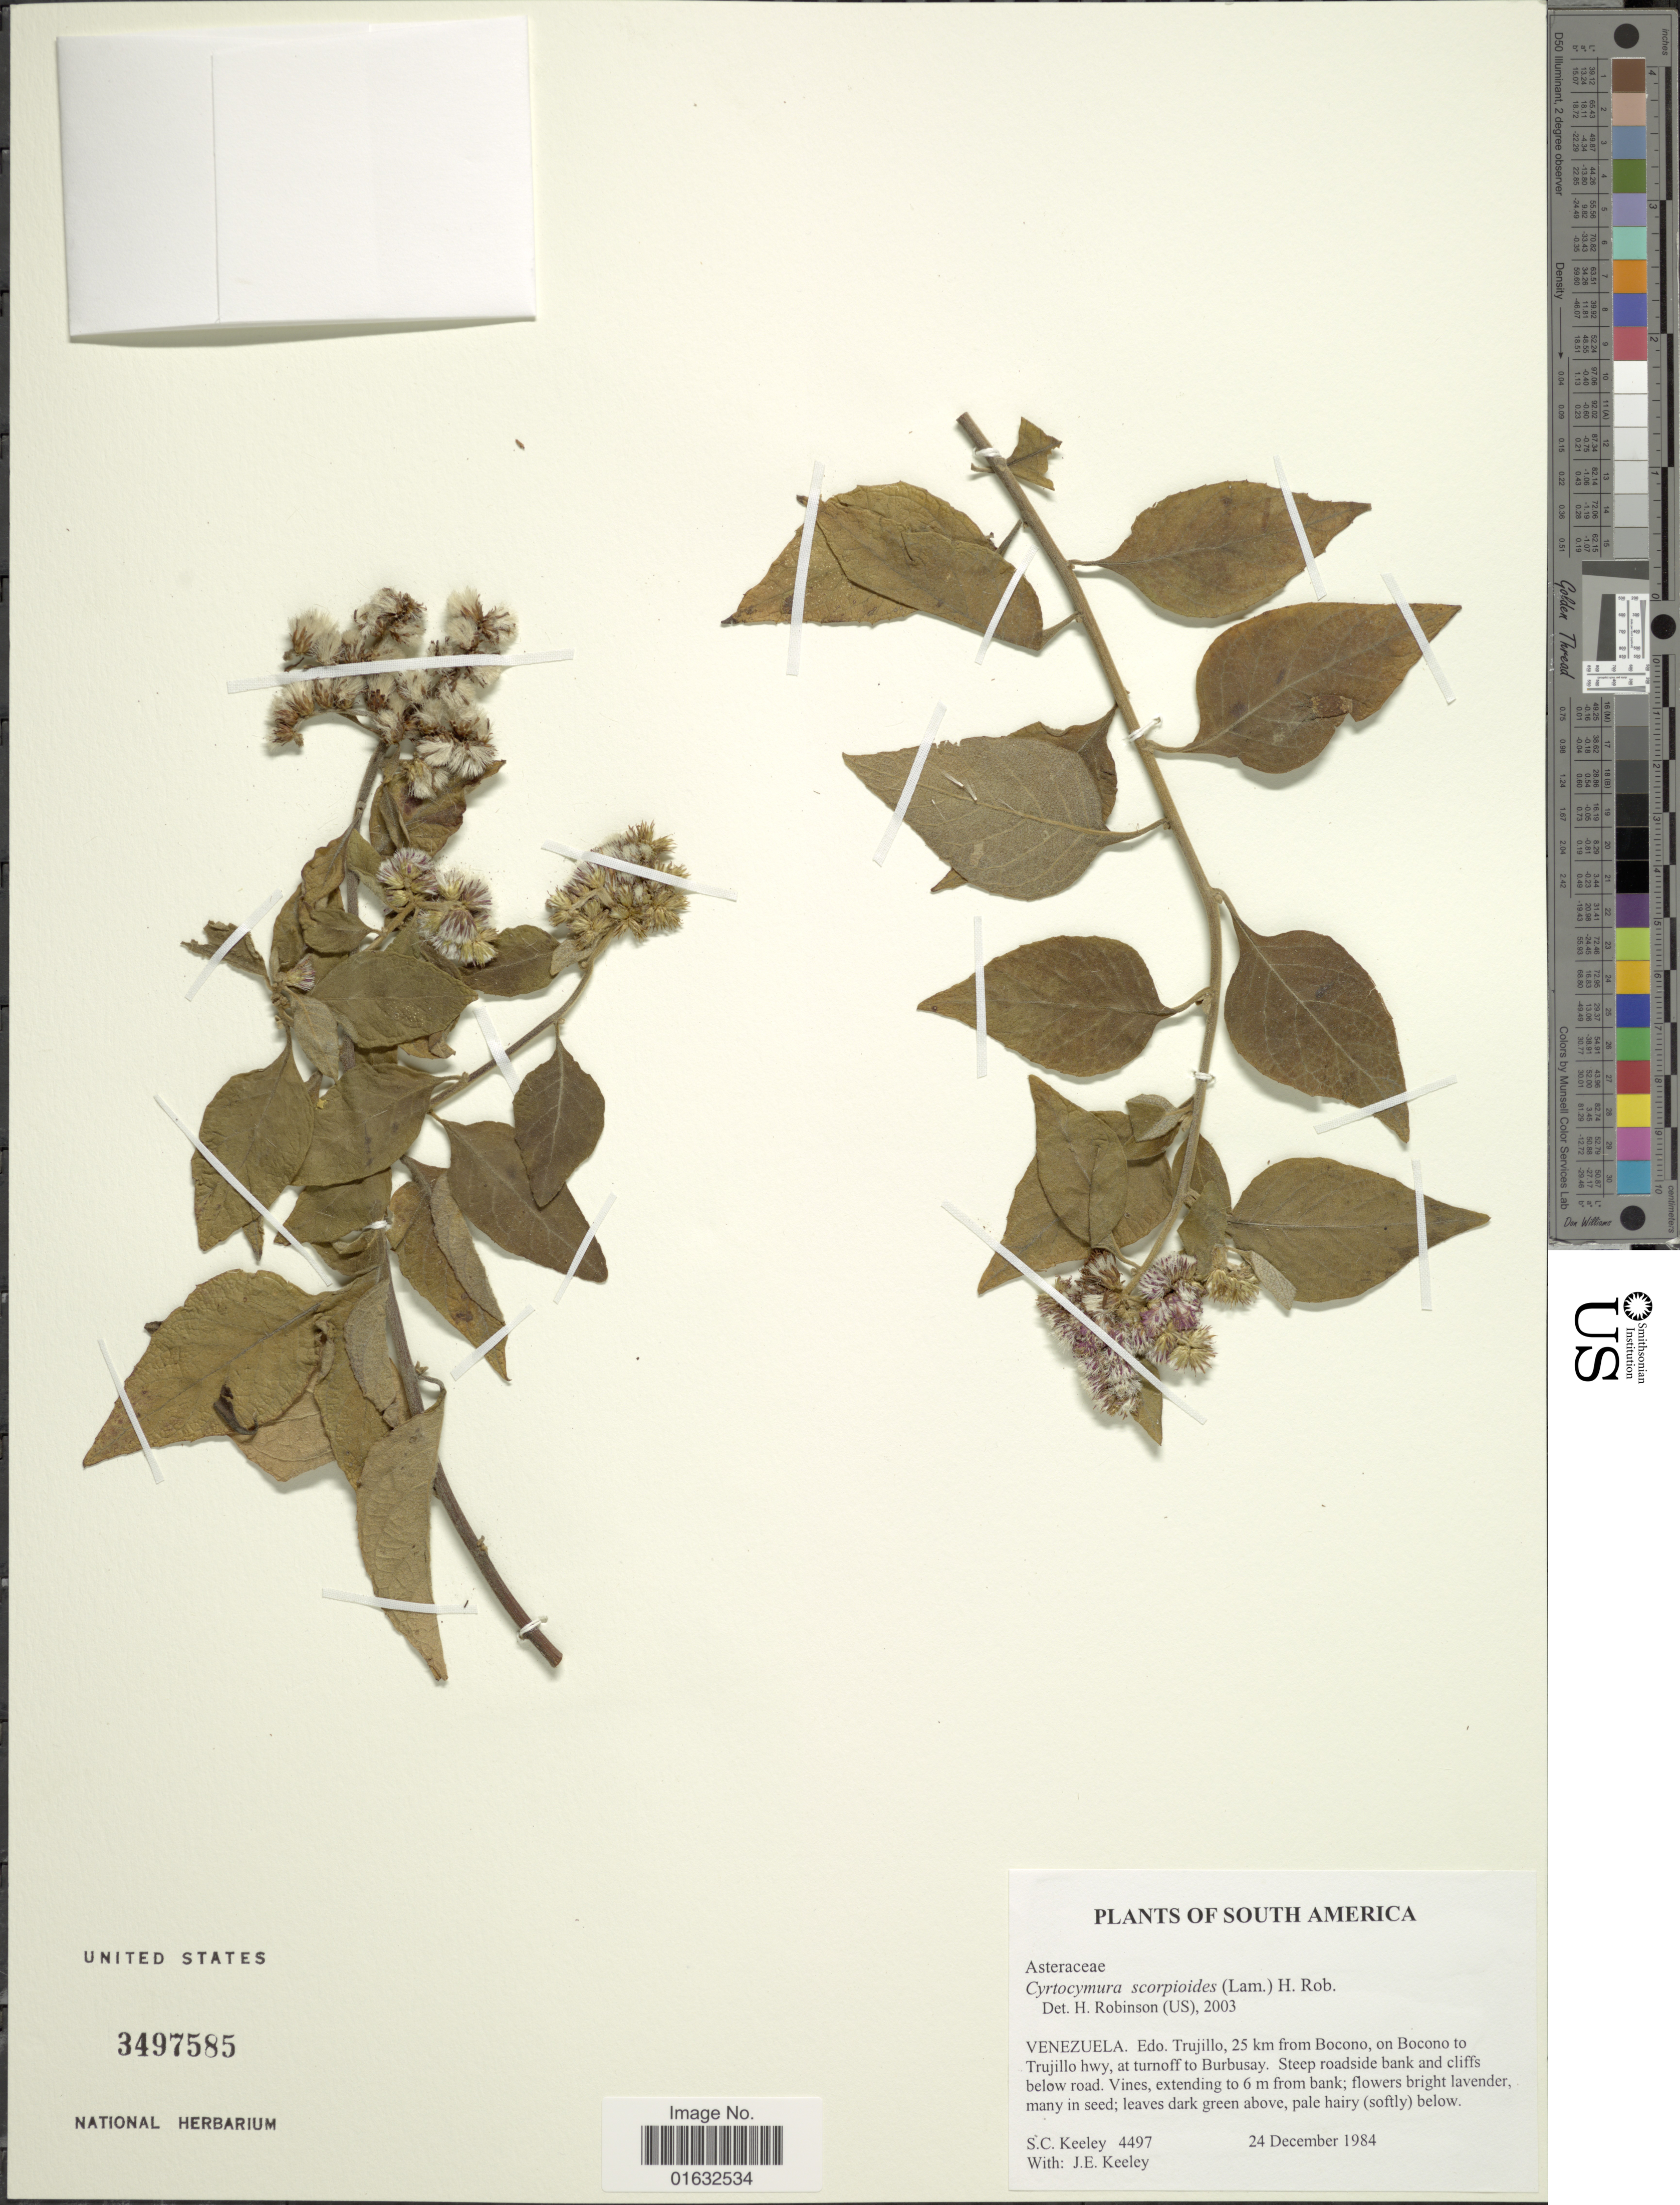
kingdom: Plantae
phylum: Tracheophyta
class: Magnoliopsida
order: Asterales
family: Asteraceae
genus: Cyrtocymura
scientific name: Cyrtocymura scorpioides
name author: (Lam.) H. Rob.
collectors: S. C. Keeley & J. E. Keeley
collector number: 4497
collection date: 1984-12-24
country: Venezuela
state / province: Trujillo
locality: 25 km from Bocono, on Bocono to Trujillo hwy, at turnoff to Burbusay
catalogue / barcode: US 3497585